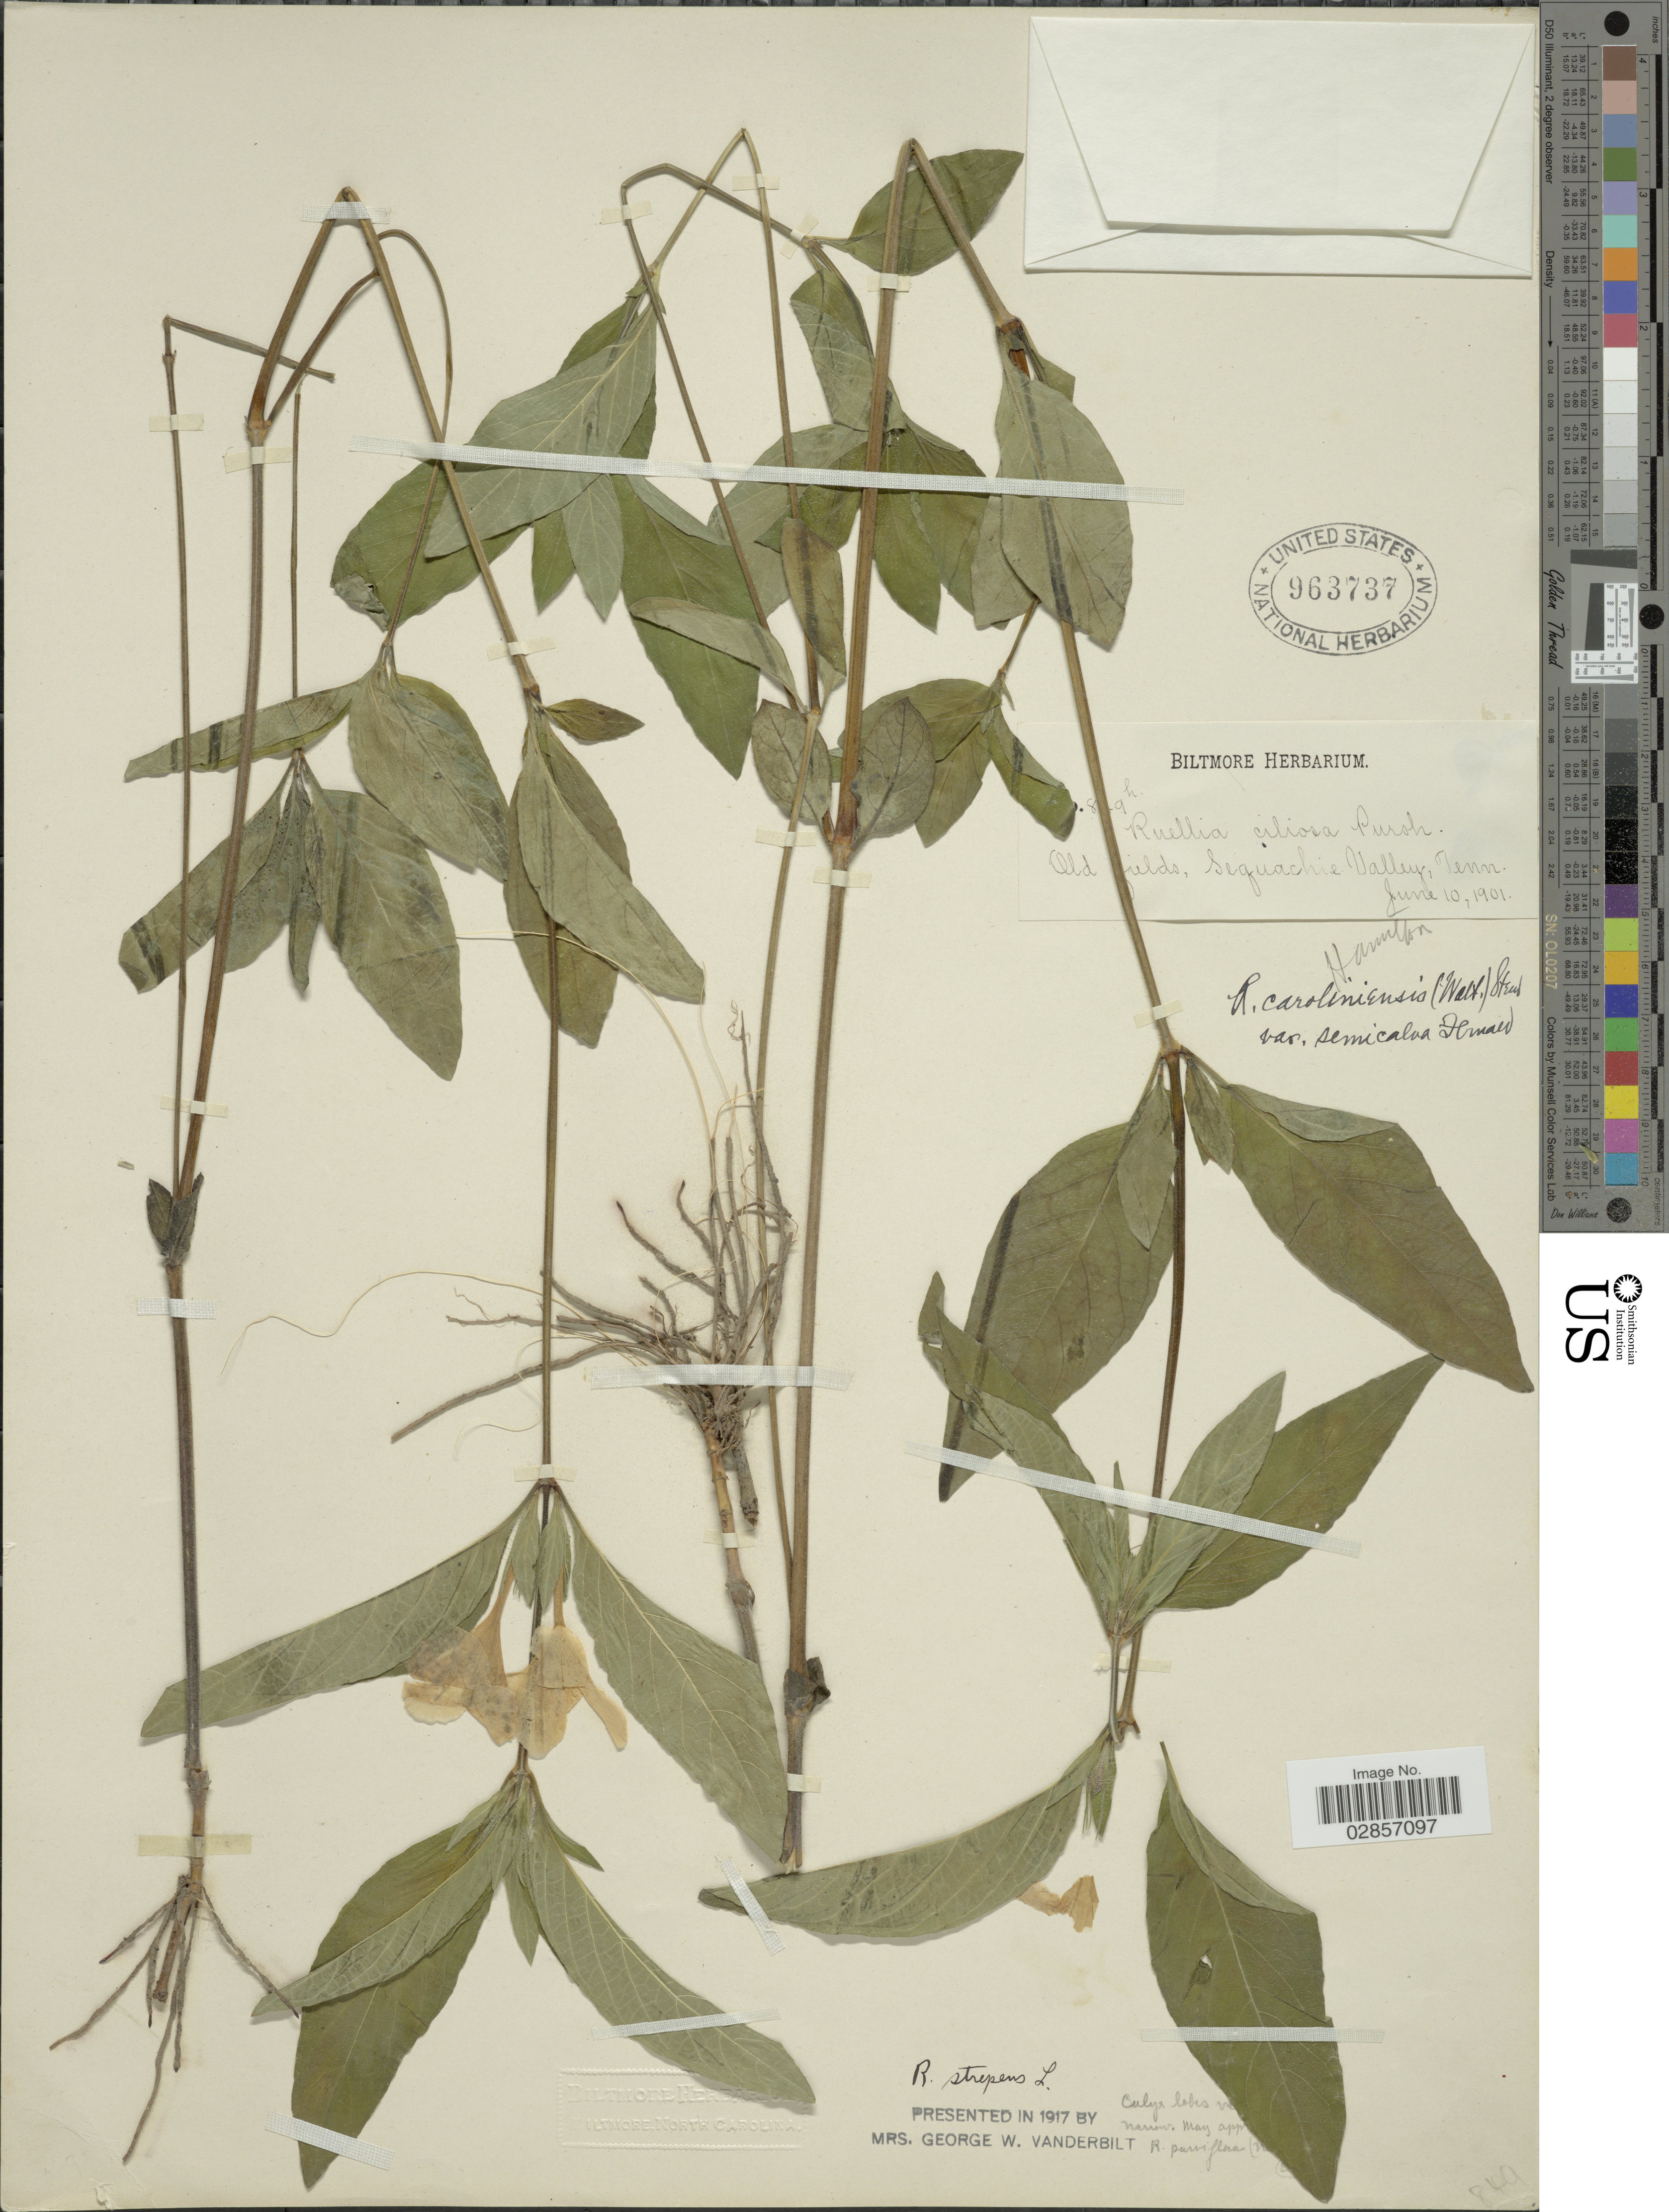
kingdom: Plantae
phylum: Tracheophyta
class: Magnoliopsida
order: Lamiales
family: Acanthaceae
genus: Ruellia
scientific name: Ruellia caroliniensis var. semicalva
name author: Fernald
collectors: ex herb. Biltmore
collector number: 8!9h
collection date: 1901-06-10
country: United States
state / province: Tennessee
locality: Old fields, Seguachie Valley, Tenn. Hamilton.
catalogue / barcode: US 963737